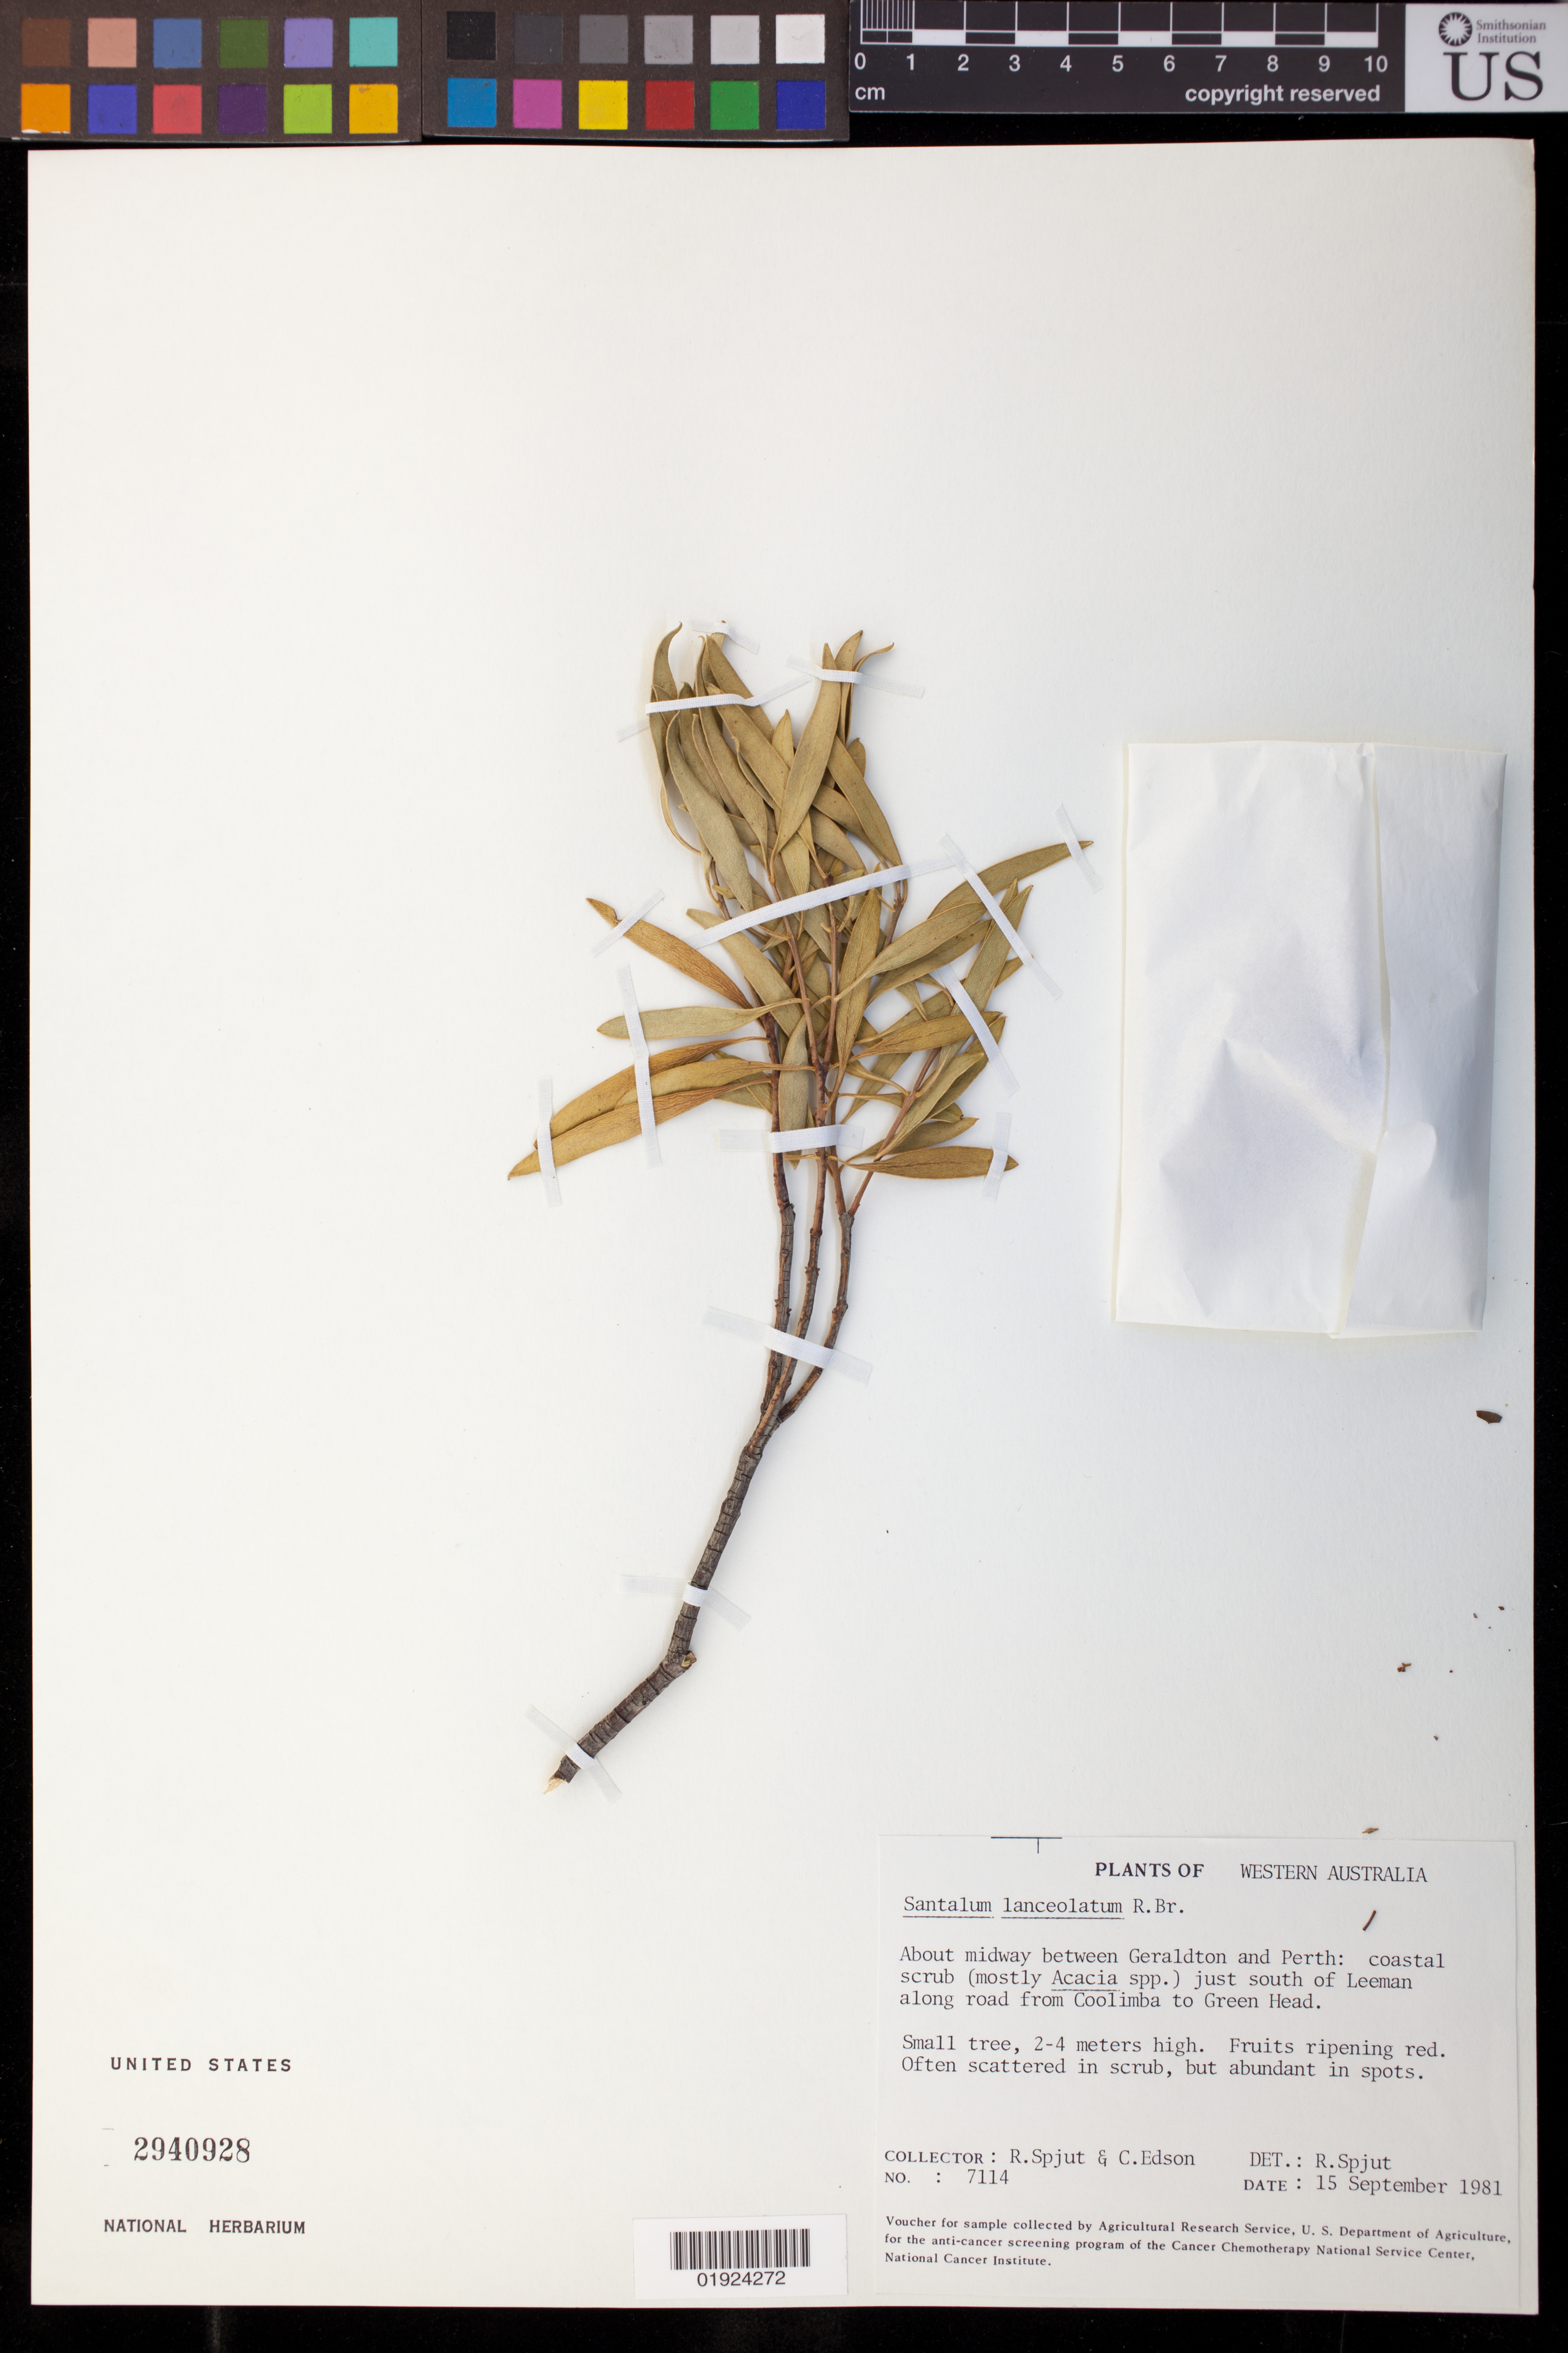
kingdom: Plantae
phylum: Tracheophyta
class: Magnoliopsida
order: Santalales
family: Santalaceae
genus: Santalum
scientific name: Santalum lanceolatum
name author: Schltdl.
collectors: R. Spjut & C. Edson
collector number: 7114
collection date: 1981-09-15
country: Australia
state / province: Western Australia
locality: About midway between Geraldton and Perth, just south of Leeman along road from Coolimba to Green Head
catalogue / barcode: US 2940928